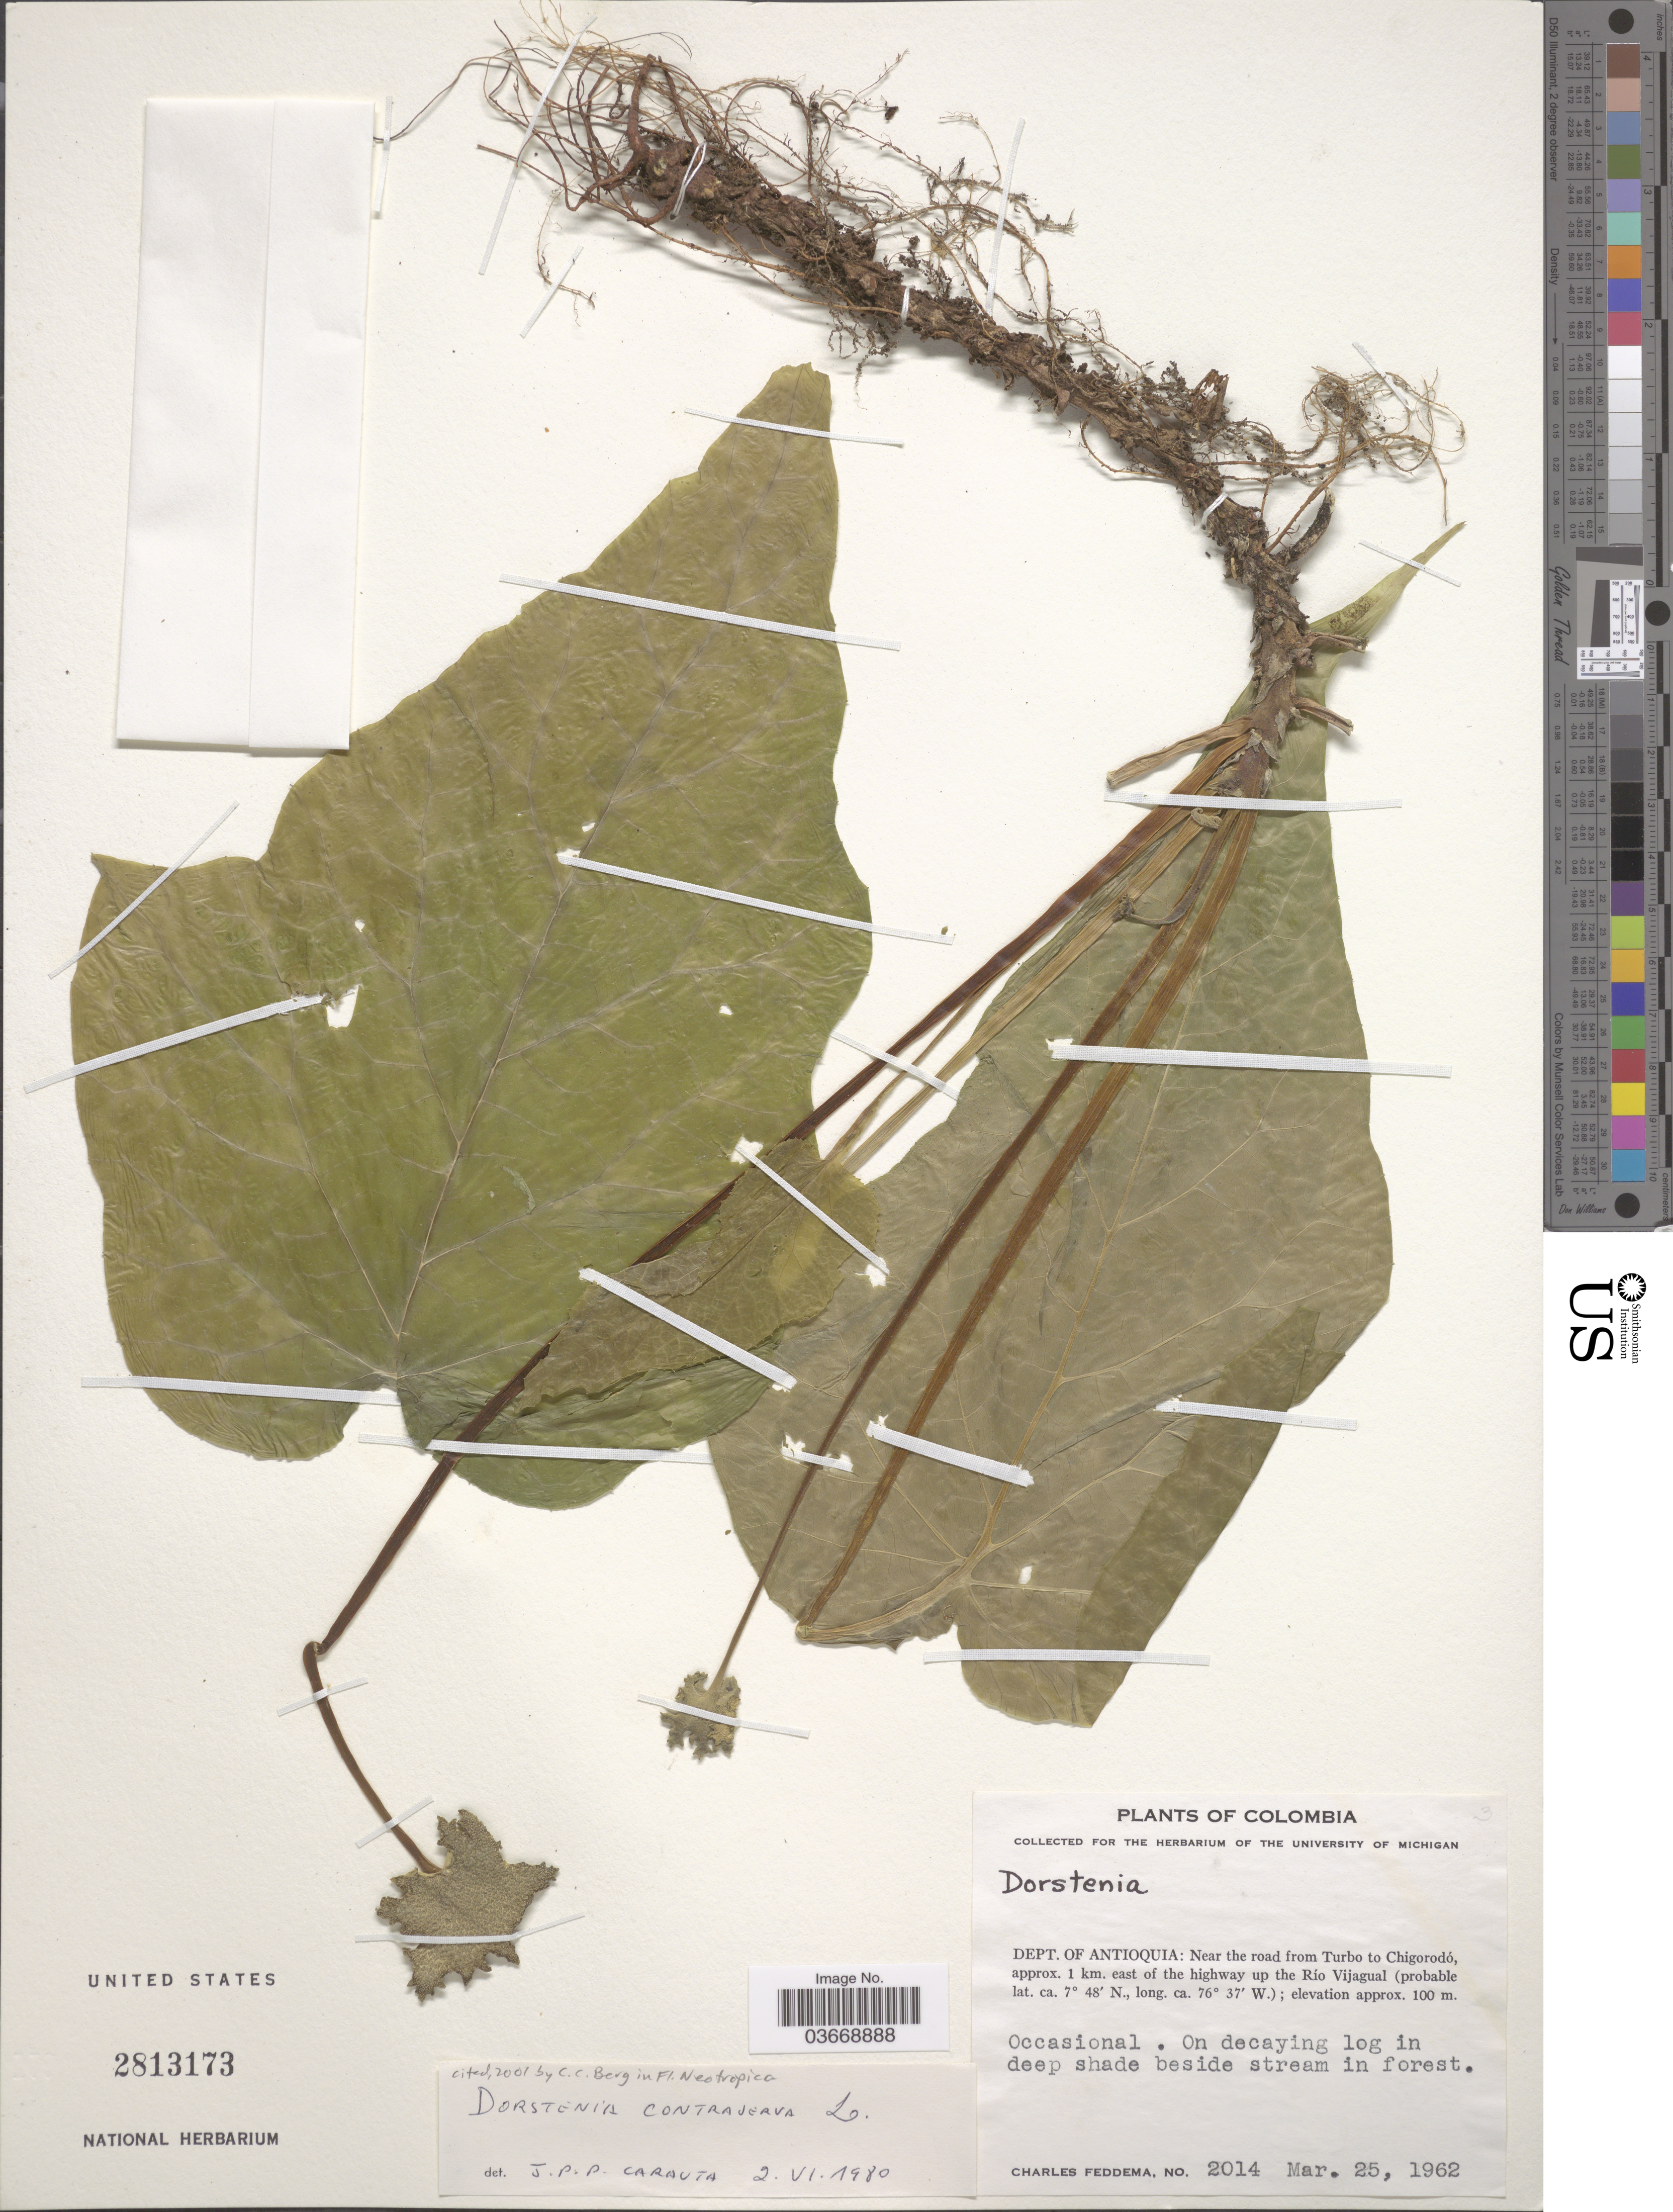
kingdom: Plantae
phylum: Tracheophyta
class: Magnoliopsida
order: Rosales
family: Moraceae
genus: Dorstenia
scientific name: Dorstenia contrajerva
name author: L.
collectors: C. Feddema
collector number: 2014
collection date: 1962-03-25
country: Colombia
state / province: Antioquia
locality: Dept. of Antioquia: Near the road from Turbo to Chigorodó, approx. 1 km. east of the highway up the Río Vijagual.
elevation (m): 100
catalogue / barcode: US 2813173